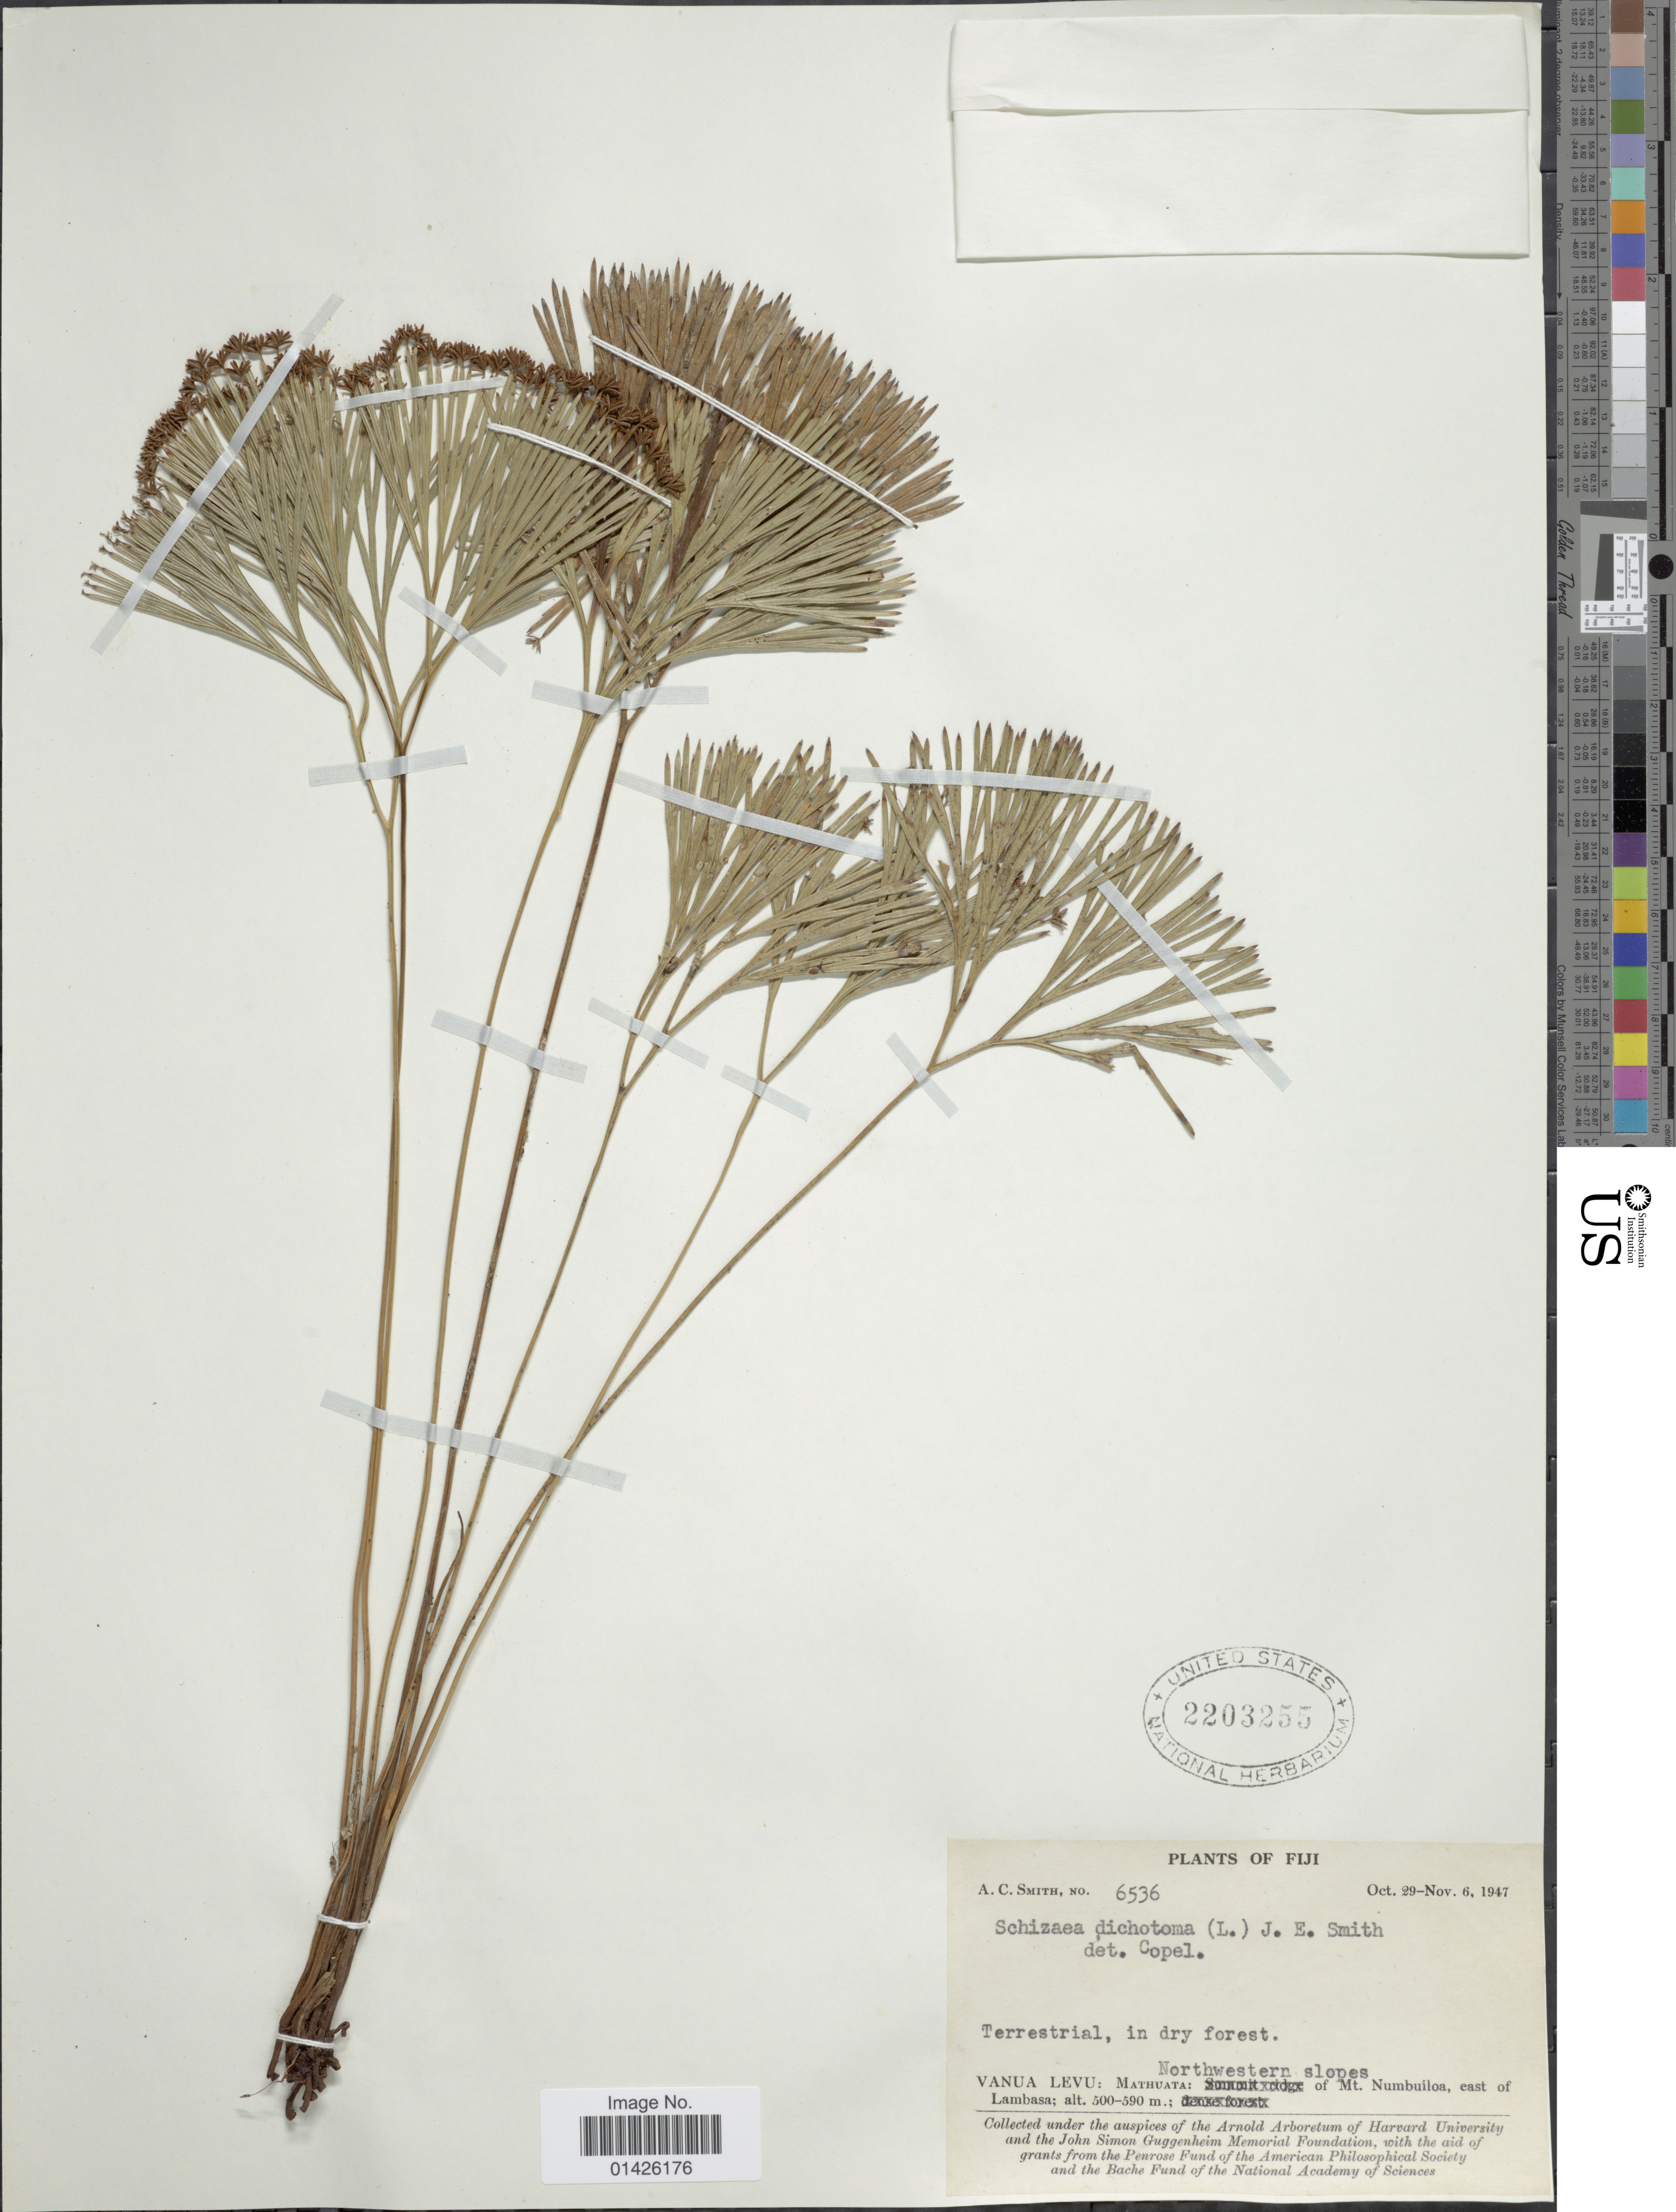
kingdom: Plantae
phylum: Tracheophyta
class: Polypodiopsida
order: Schizaeales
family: Schizaeaceae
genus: Schizaea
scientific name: Schizaea dichotoma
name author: (L.) J. Sm.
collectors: A. C. Smith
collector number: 6536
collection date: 1947-10-29/1947-11-06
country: Fiji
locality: Vanua Levu: Mathuata: Northwestern slopes of Mt Numbuiloa, east of Lambasa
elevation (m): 500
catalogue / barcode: US 2203255